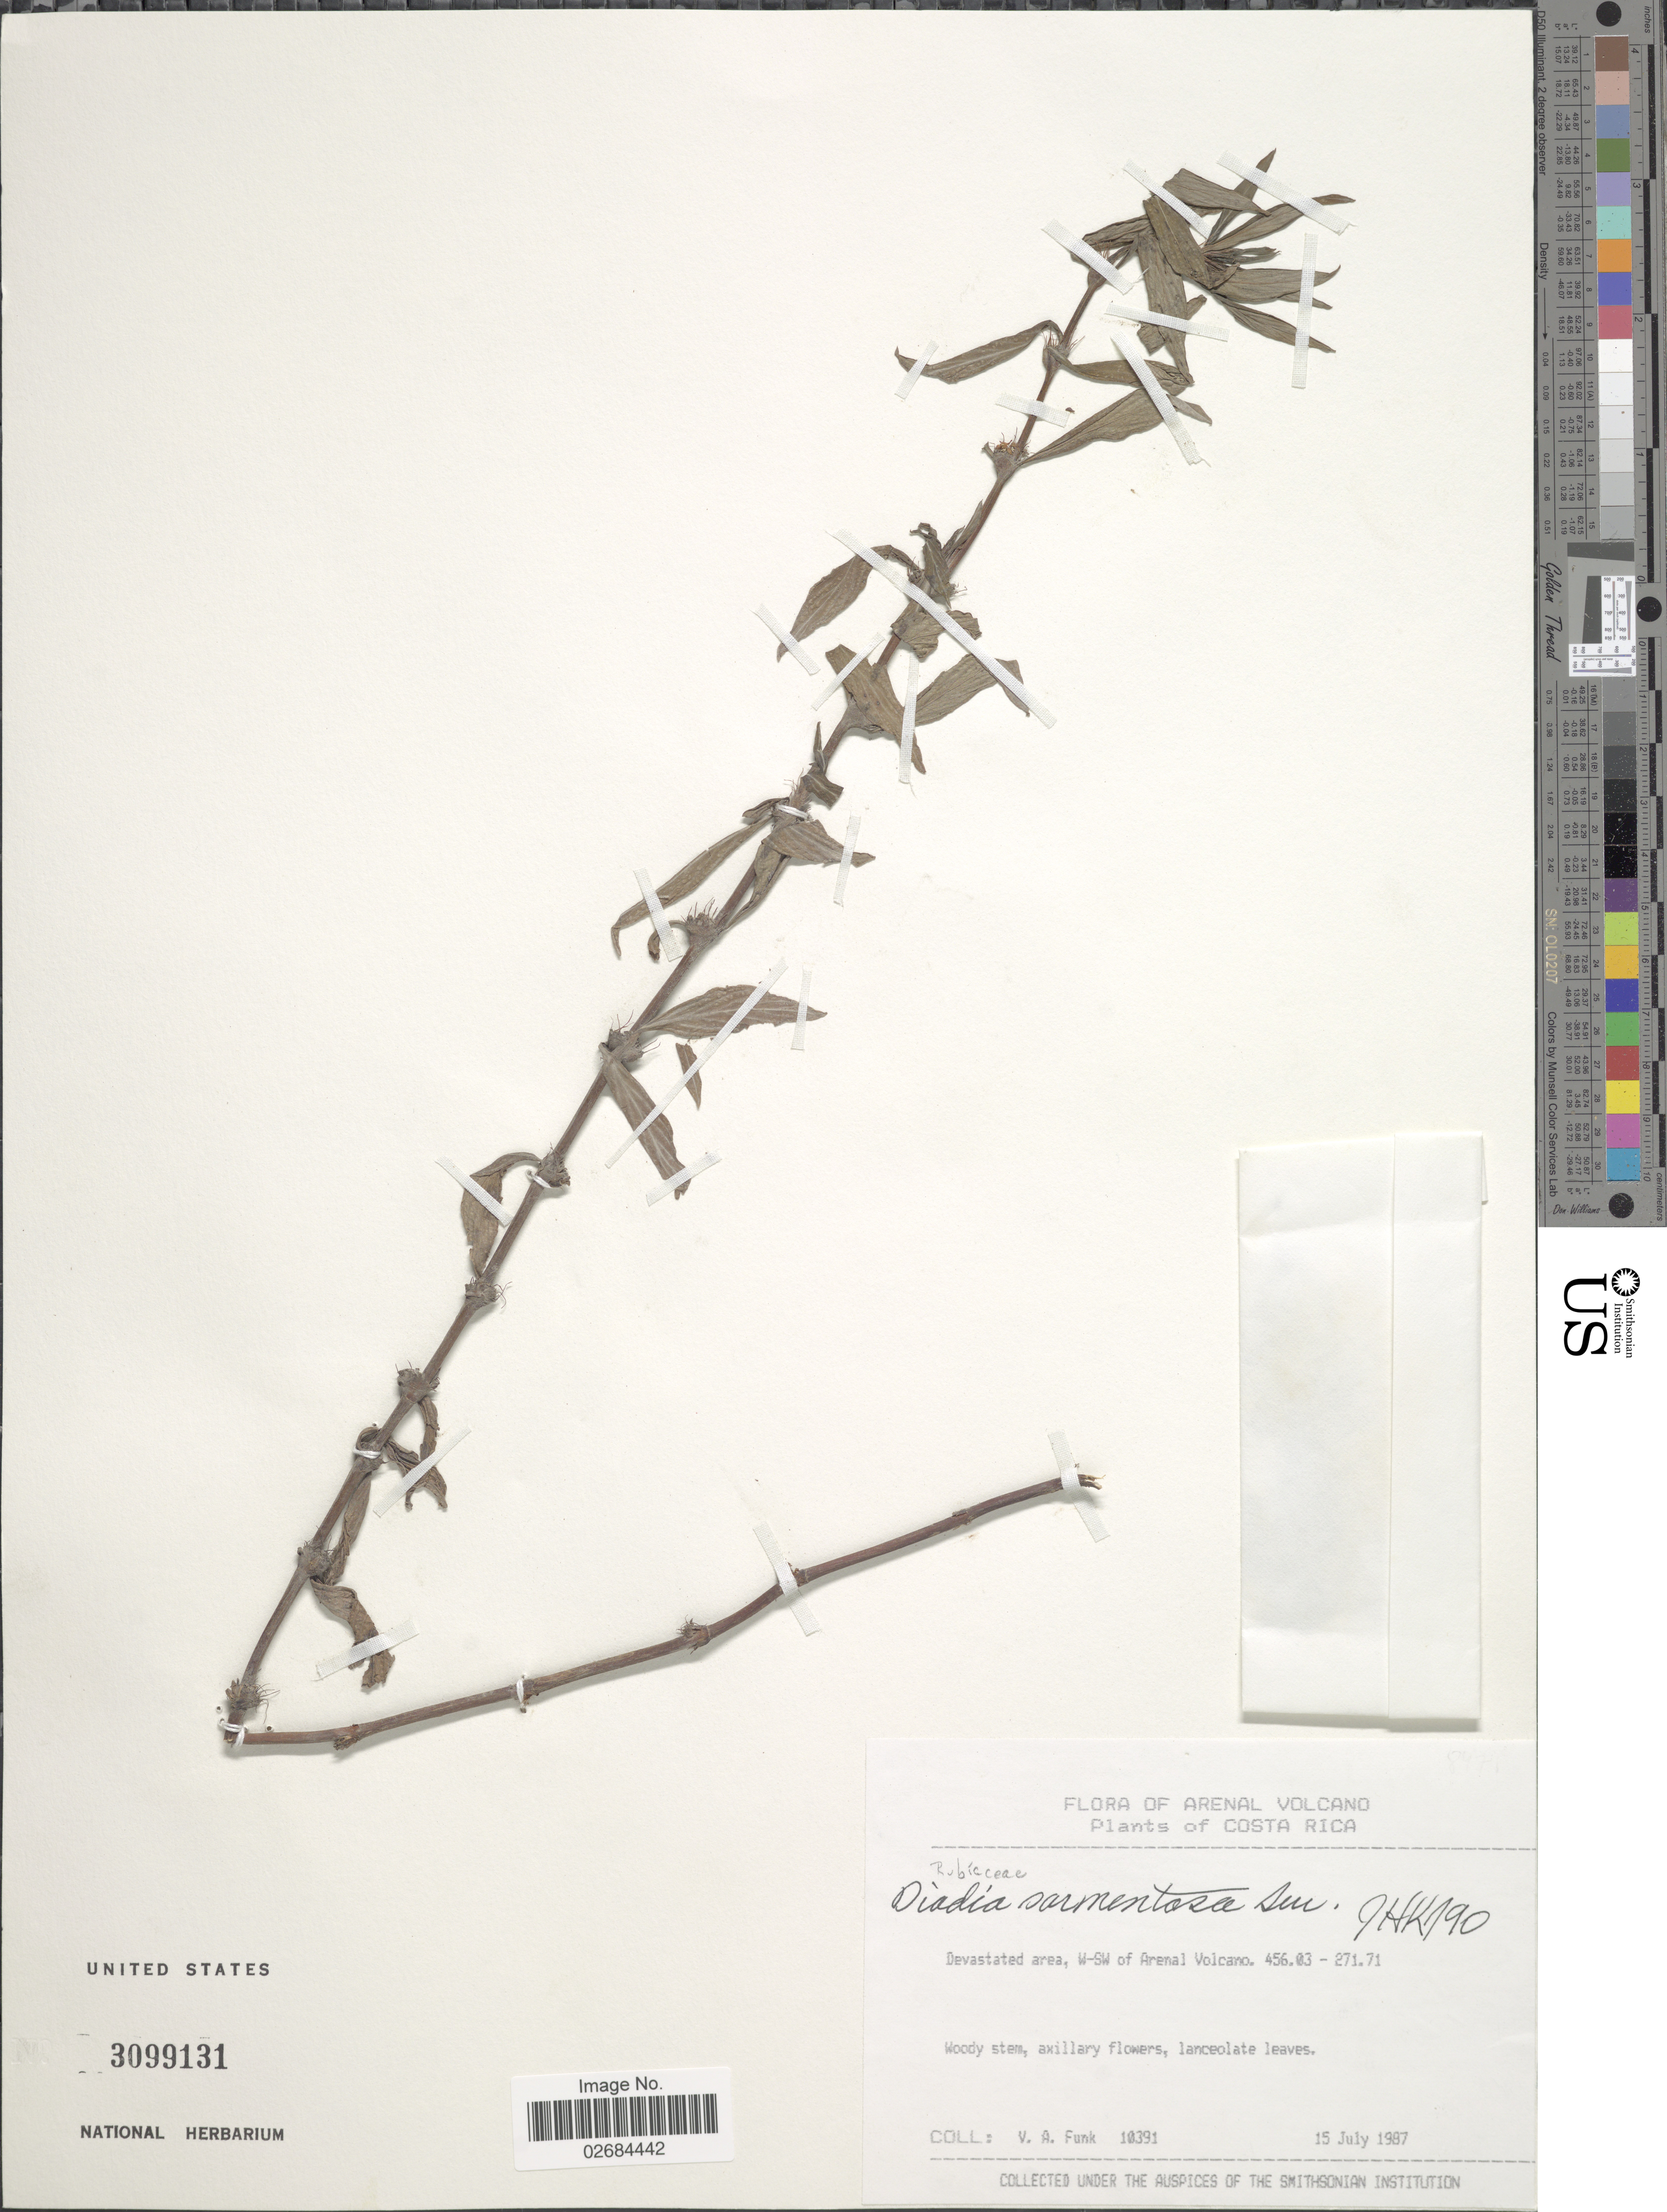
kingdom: Plantae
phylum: Tracheophyta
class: Magnoliopsida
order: Gentianales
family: Rubiaceae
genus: Diodia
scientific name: Diodia sarmentosa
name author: Sw.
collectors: V. Funk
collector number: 10391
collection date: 1987-07-15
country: Costa Rica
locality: Arenal Volcano. W-SW Arenal Volcano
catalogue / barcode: US 3099131